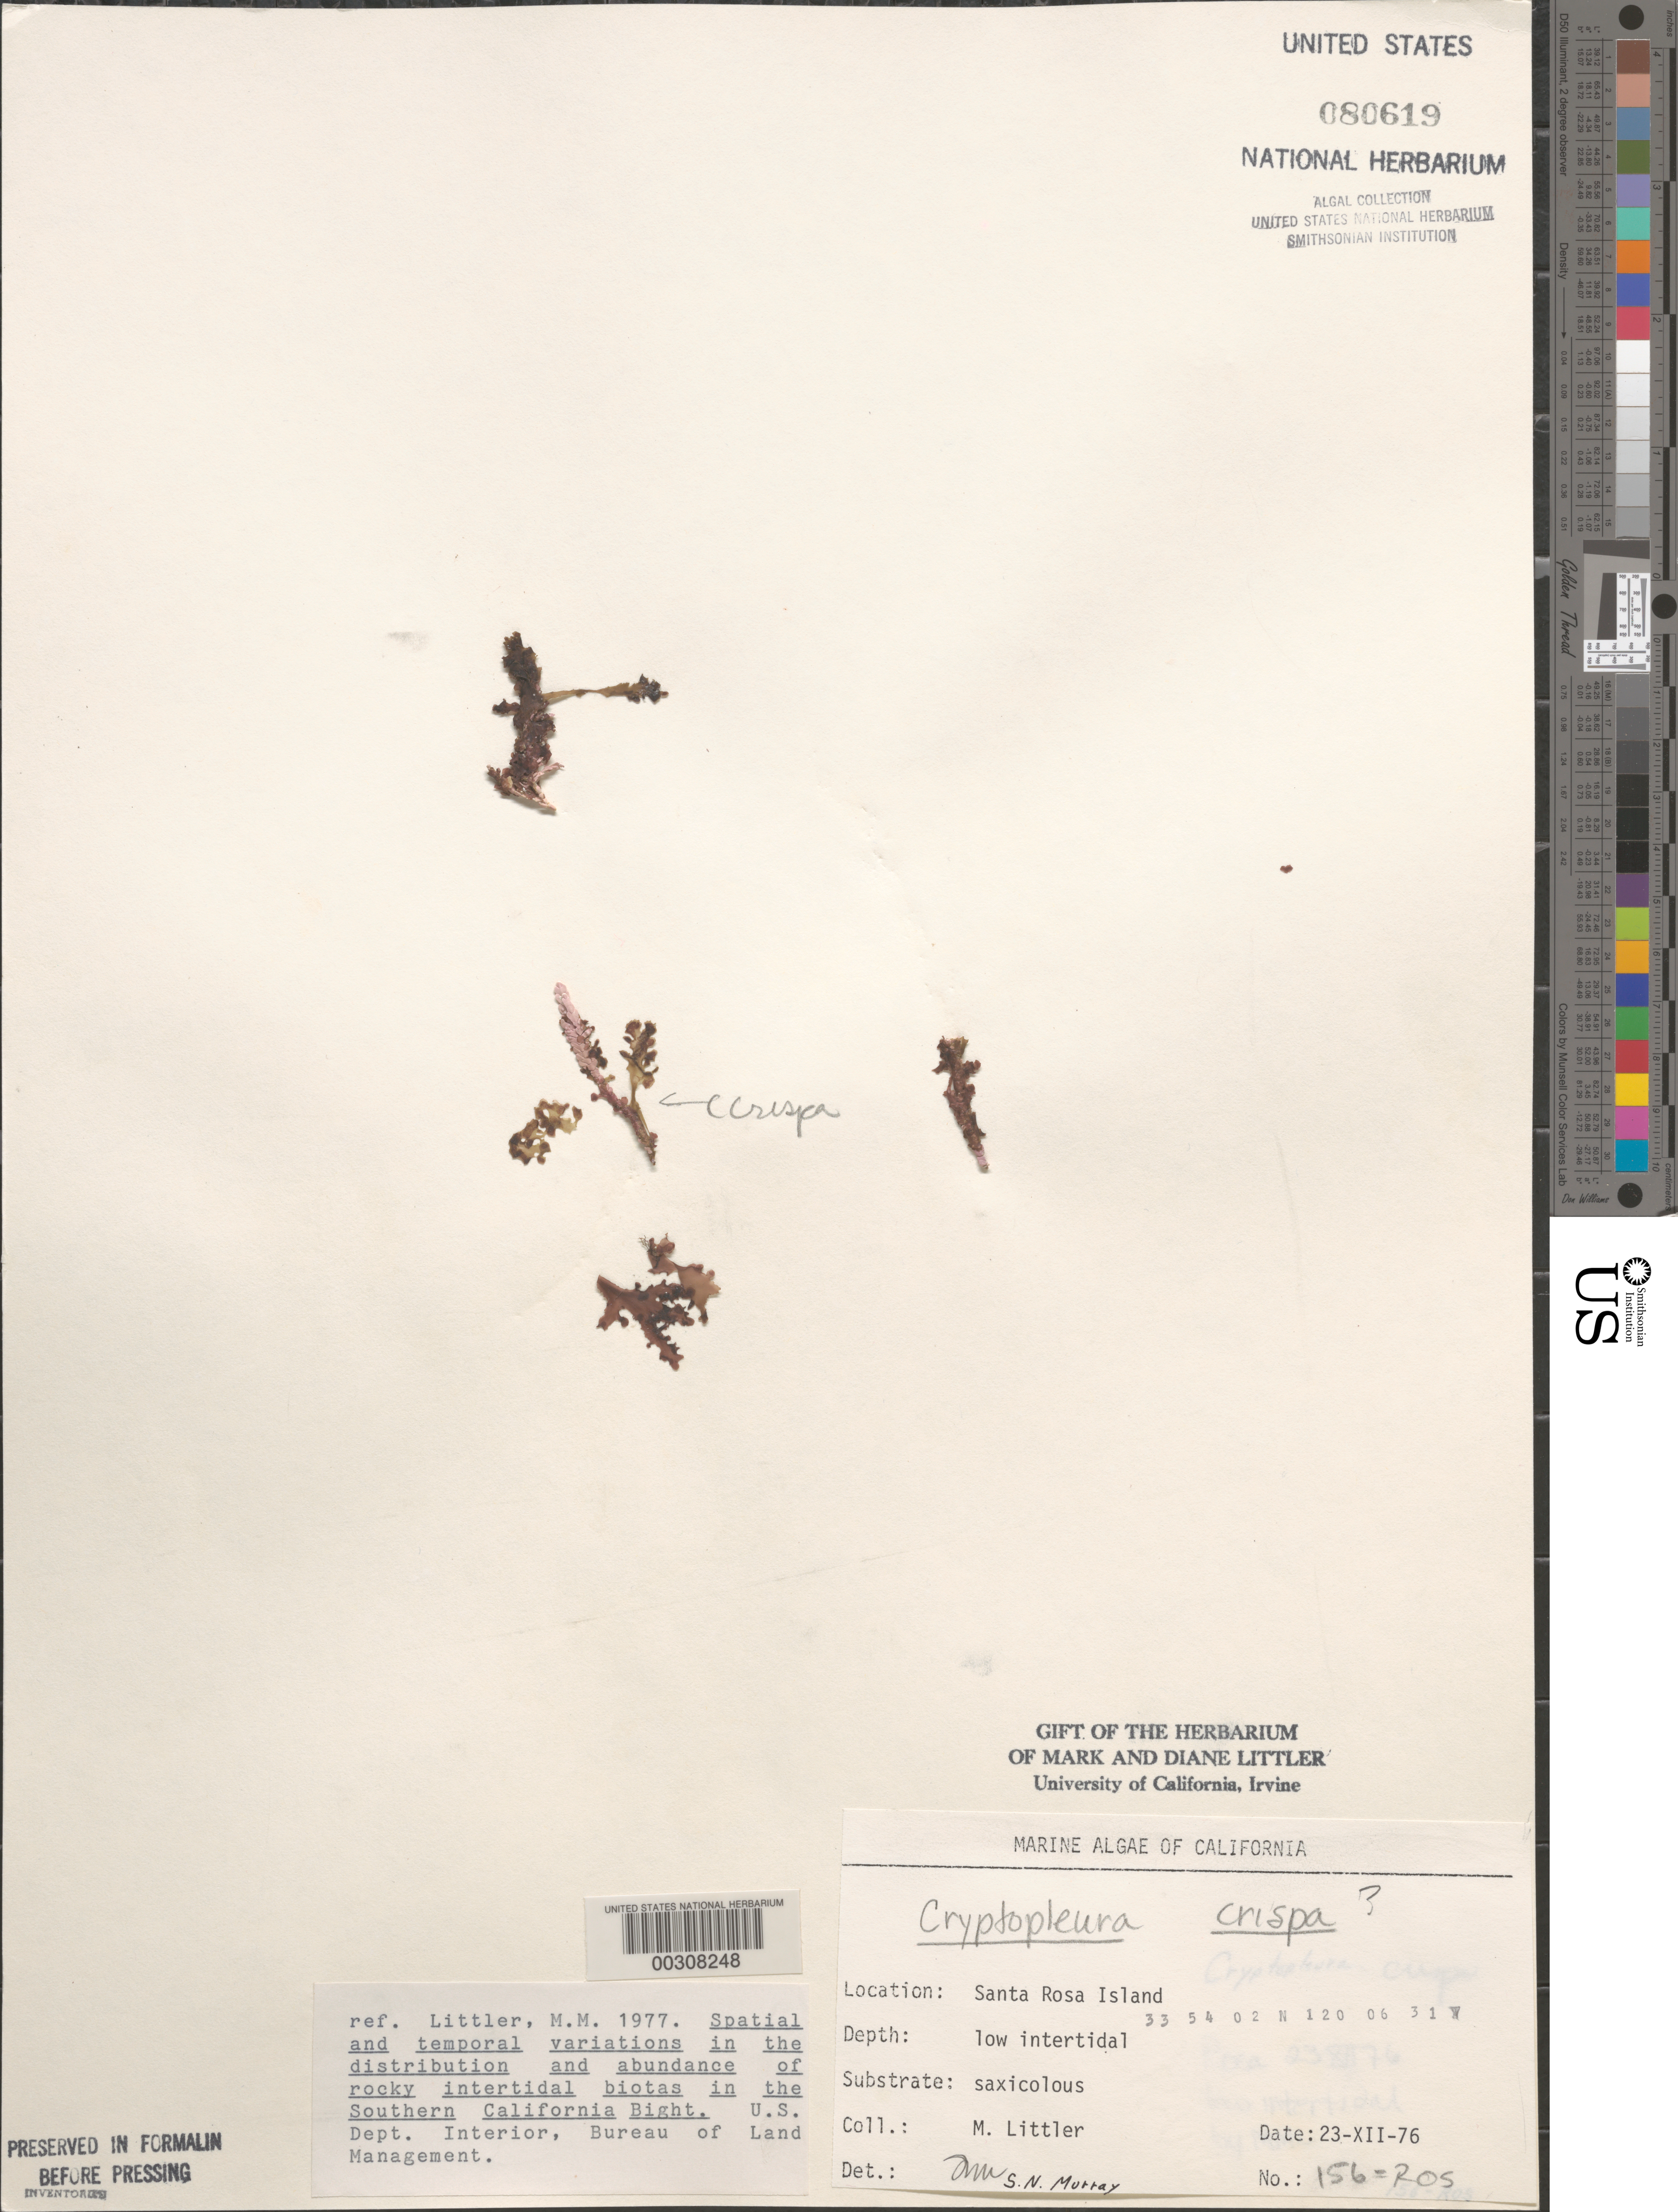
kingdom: Plantae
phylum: Rhodophyta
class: Florideophyceae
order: Ceramiales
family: Delesseriaceae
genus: Cryptopleura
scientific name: Cryptopleura crispa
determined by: Murray, S. N.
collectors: M. M. Littler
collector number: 156-ros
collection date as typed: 23 Dec 1976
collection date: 1976-12-23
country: United States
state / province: California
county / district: Santa Barbara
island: Santa Rosa Island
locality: Johnson's Lee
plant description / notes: BLM-SOCALBIGHT Rocky Intertidal Survey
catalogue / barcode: US 80619